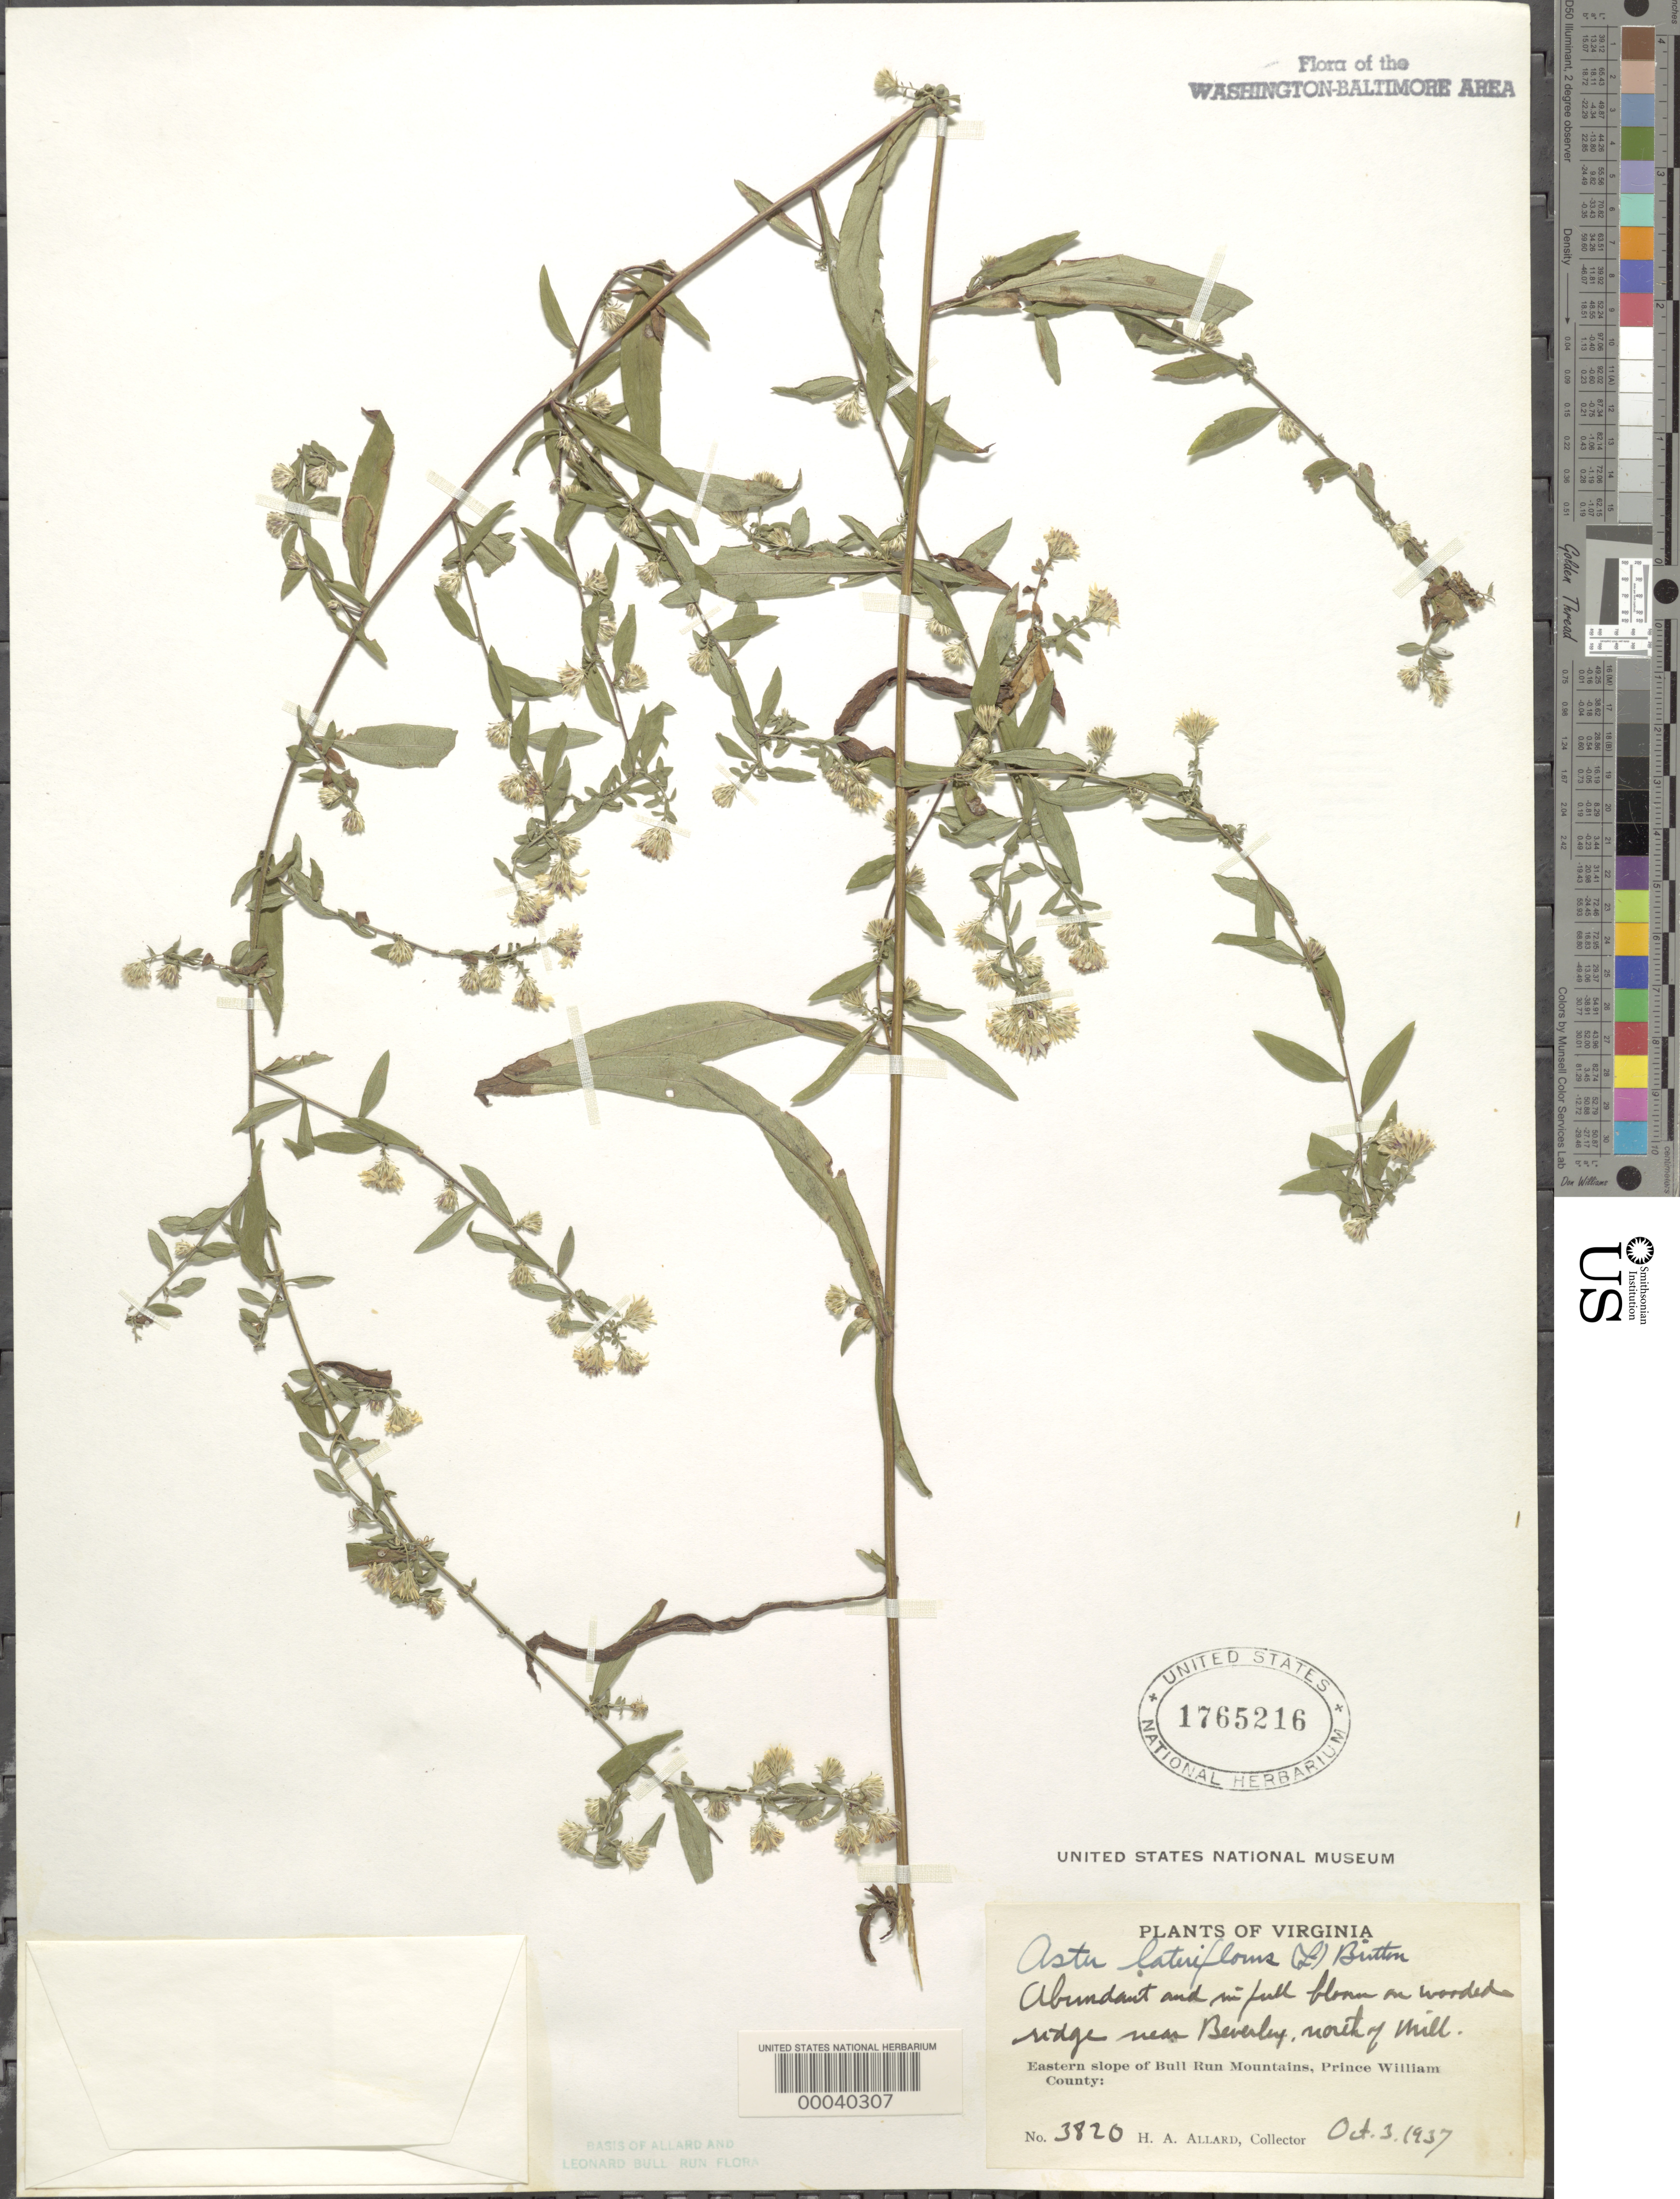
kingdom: Plantae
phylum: Tracheophyta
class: Magnoliopsida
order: Asterales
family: Asteraceae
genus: Symphyotrichum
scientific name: Symphyotrichum lateriflorum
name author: (L.) Á. Löve & D. Löve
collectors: H. A. Allard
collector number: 3820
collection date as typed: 03 Oct 1937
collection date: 1937-10-03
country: United States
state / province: Virginia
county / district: Prince William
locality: Near Beverley north of Mill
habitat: Wooded ridge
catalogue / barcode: US 1765216